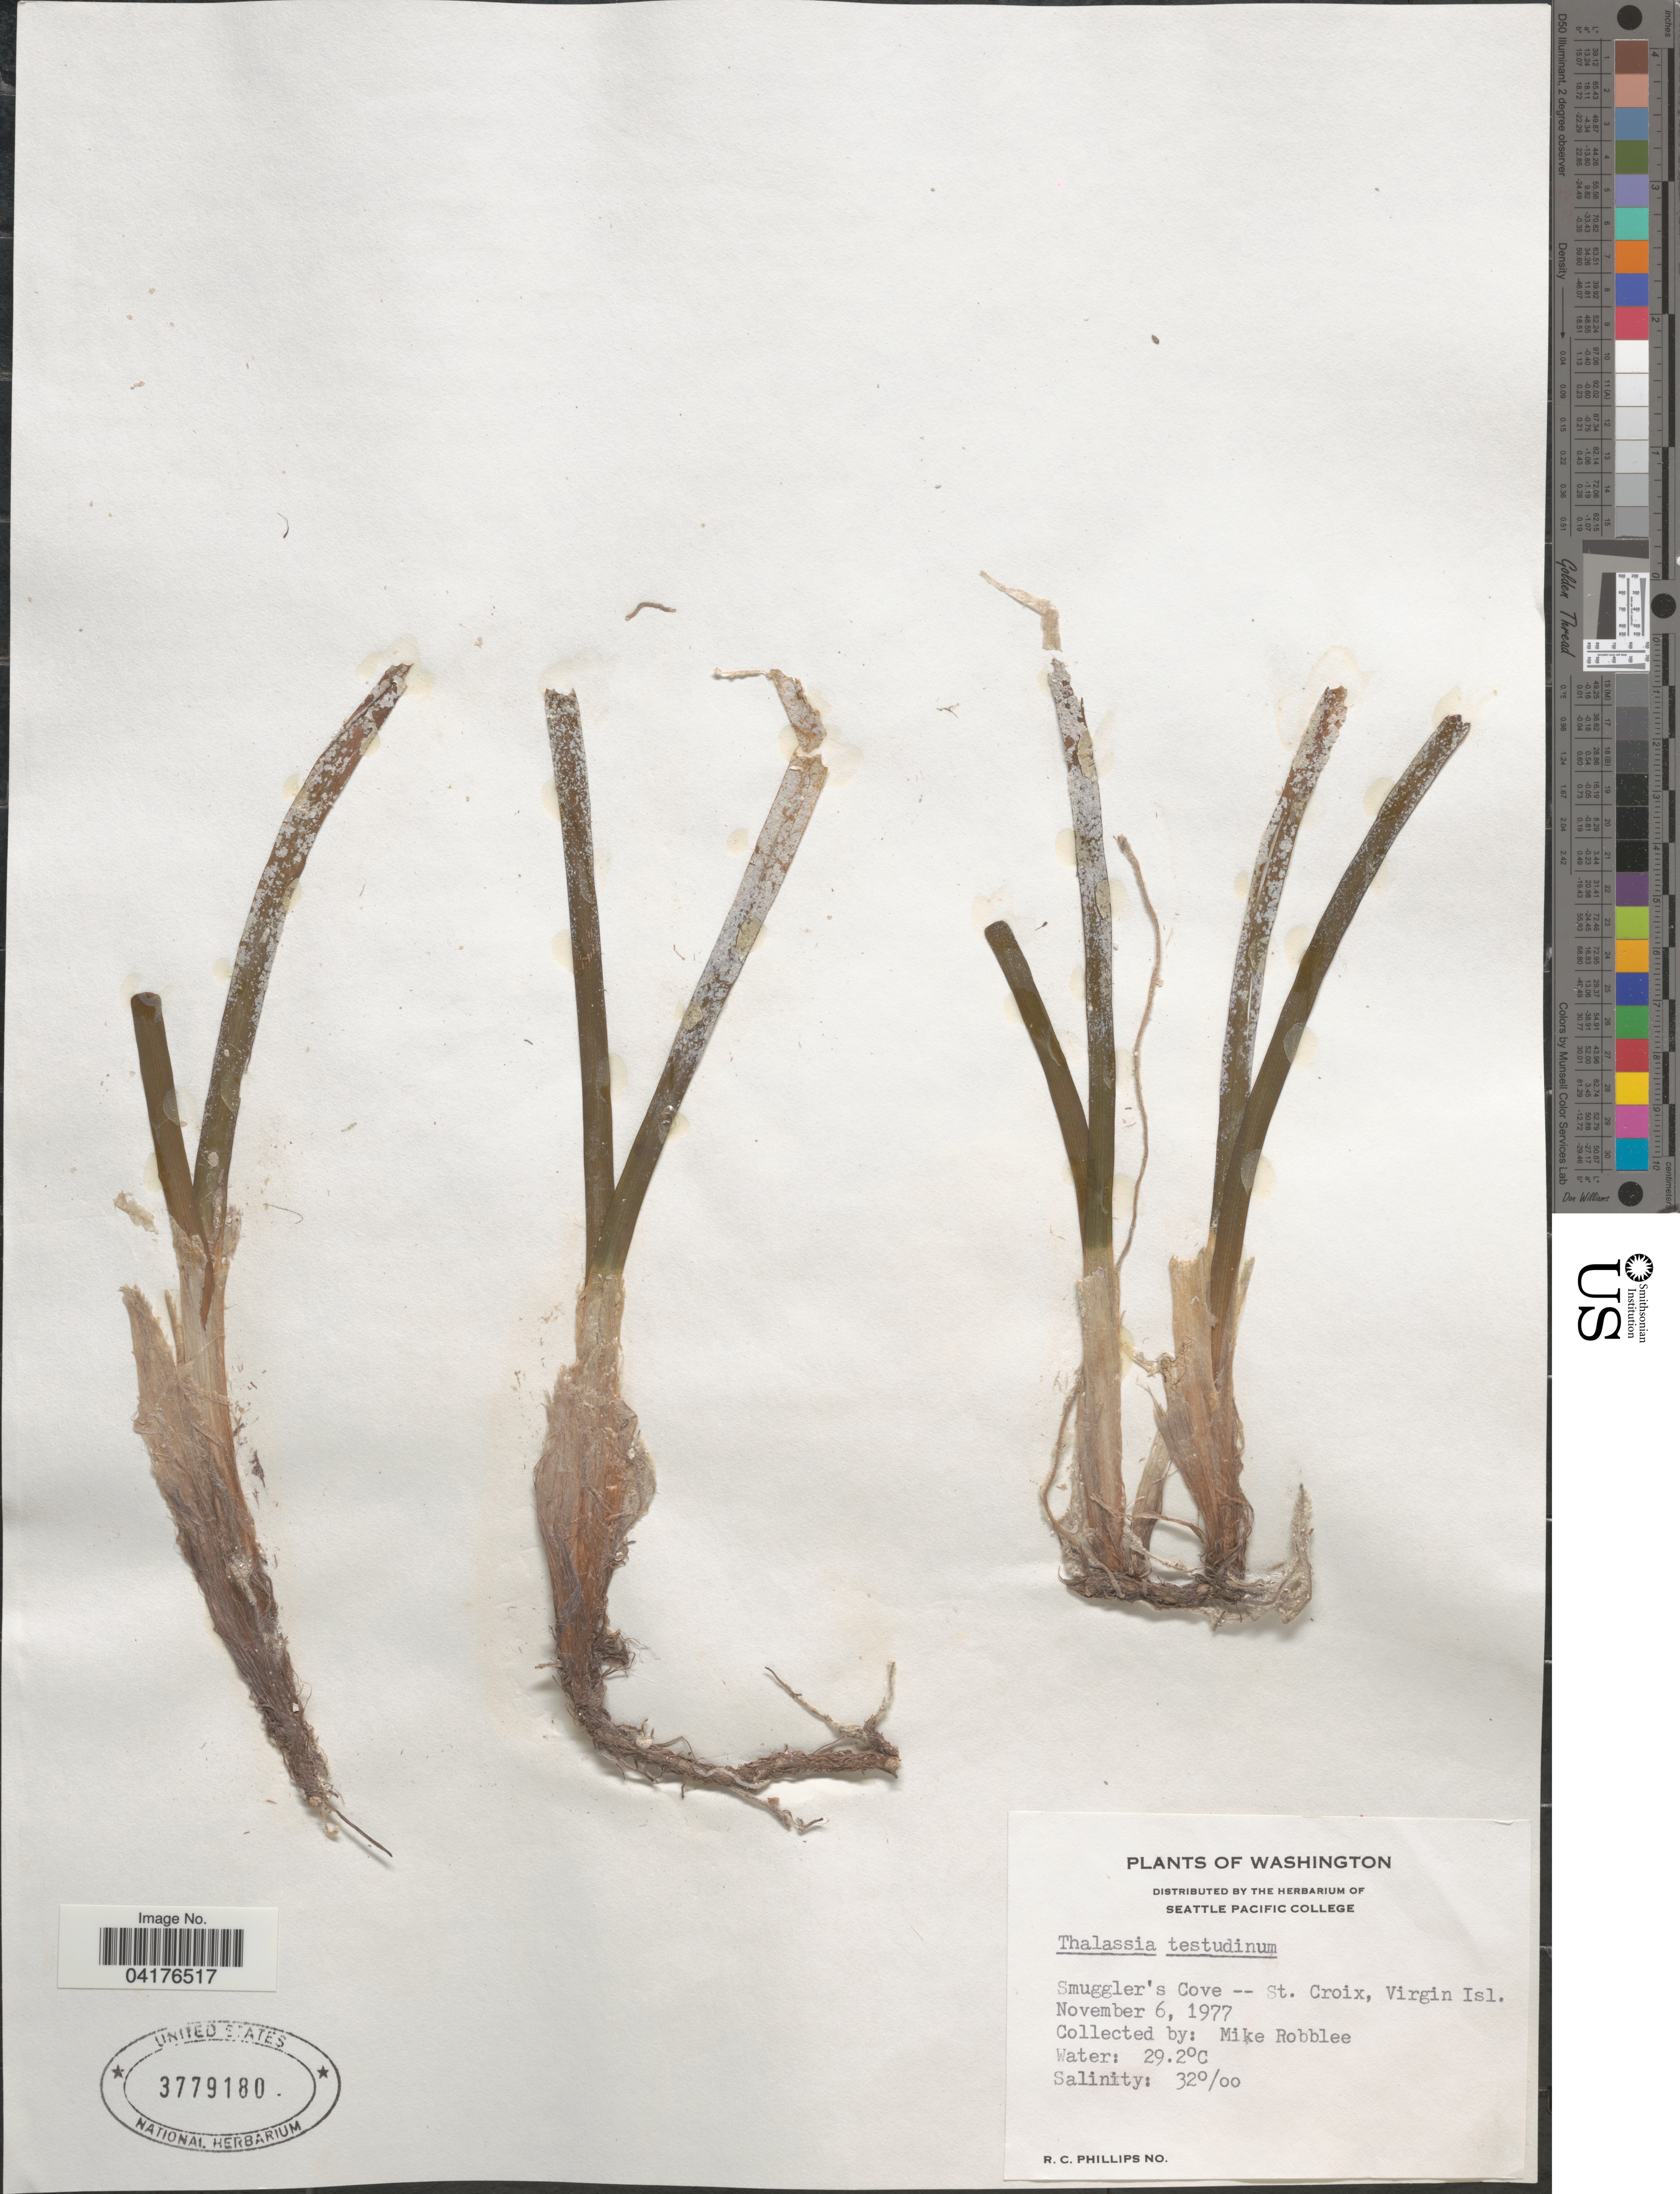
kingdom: Plantae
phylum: Tracheophyta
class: Liliopsida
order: Alismatales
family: Hydrocharitaceae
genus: Thalassia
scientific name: Thalassia testudinum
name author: Banks & Sol. ex K.D. Koenig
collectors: M. Robblee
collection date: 1977-11-06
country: U.S. Virgin Islands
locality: Smuggler's Cove -- St. Croix, Virgin Isl.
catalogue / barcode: US 3779180